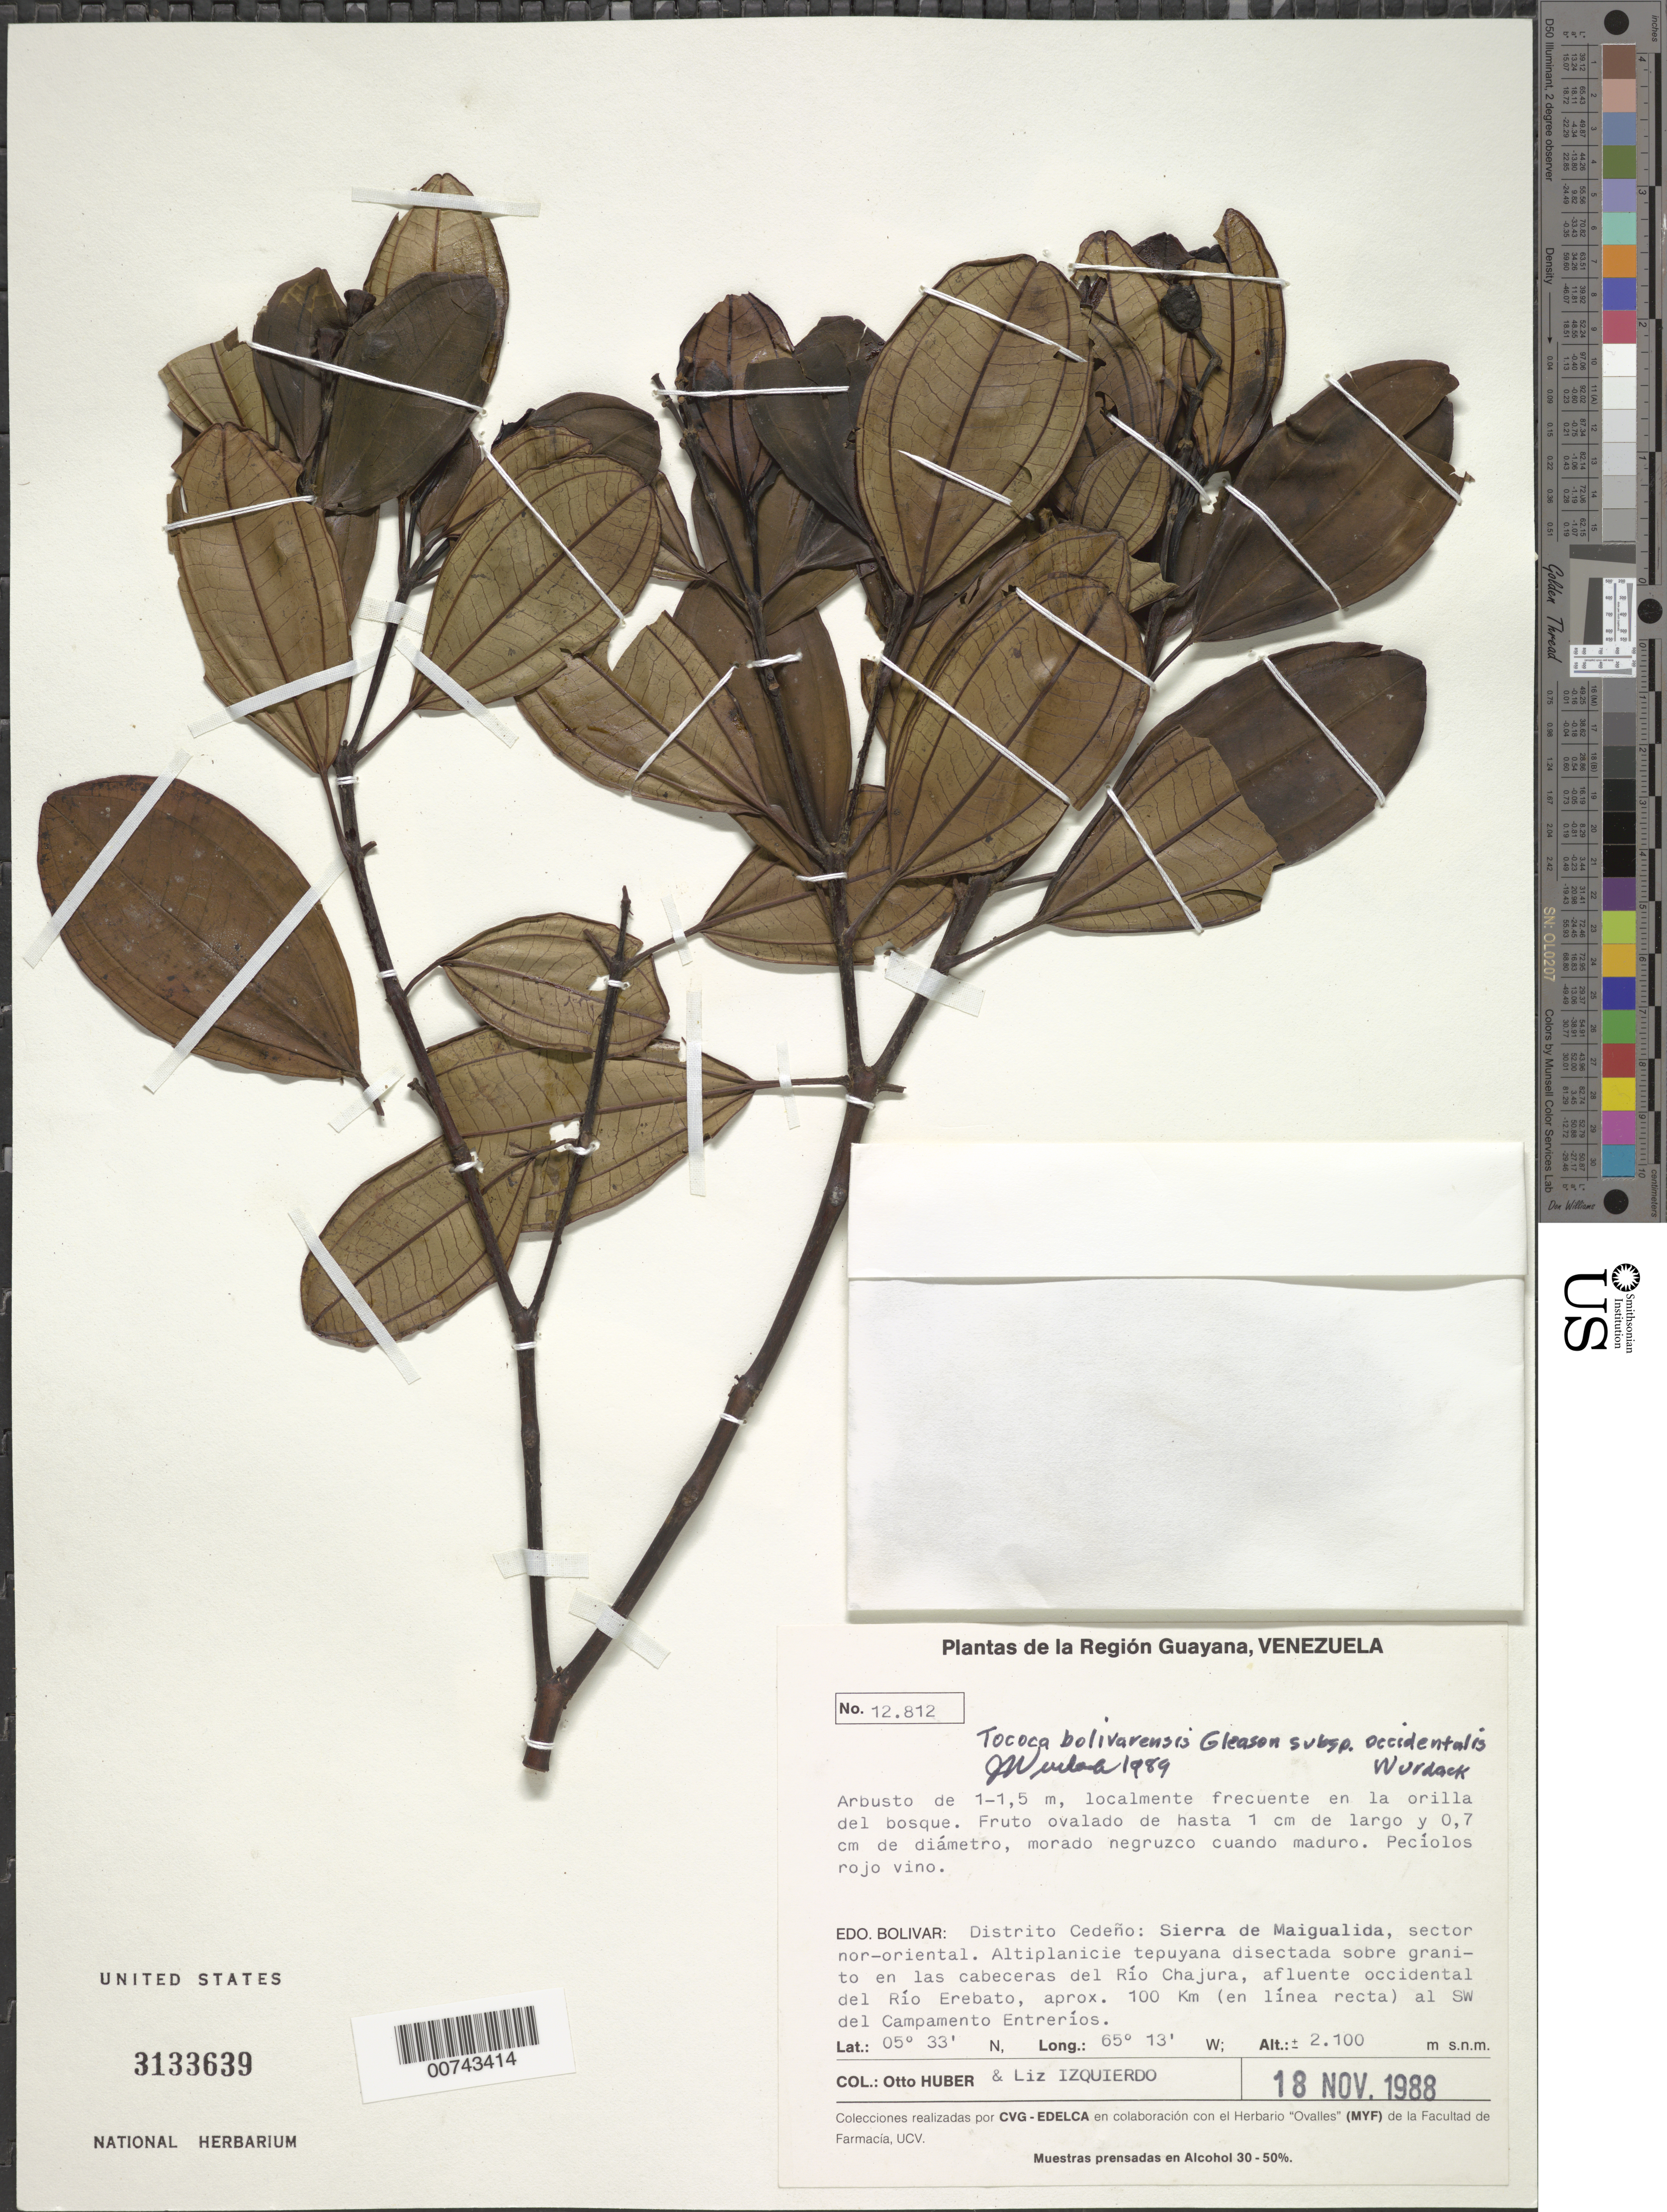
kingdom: Plantae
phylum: Tracheophyta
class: Magnoliopsida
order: Myrtales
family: Melastomataceae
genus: Tococa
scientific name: Tococa bolivarensis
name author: Gleason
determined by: Wurdack, John J., (US), US (UNITED STATES)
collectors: O. Huber & L. Izquierdo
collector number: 12812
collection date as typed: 18-Nov-88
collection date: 1988-11-18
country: Venezuela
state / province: Bolívar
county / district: Cedeño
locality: Sierra de Maigualida, sector nor-oriental, cabeceras del Río Chajura, afluente occidental del Río Erebato, aprox. 100 km al SW del Campamento EntreRíos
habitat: Altiplanicie tepuyana disectada sobre granito orilla de bosque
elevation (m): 2100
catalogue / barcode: US 3133639